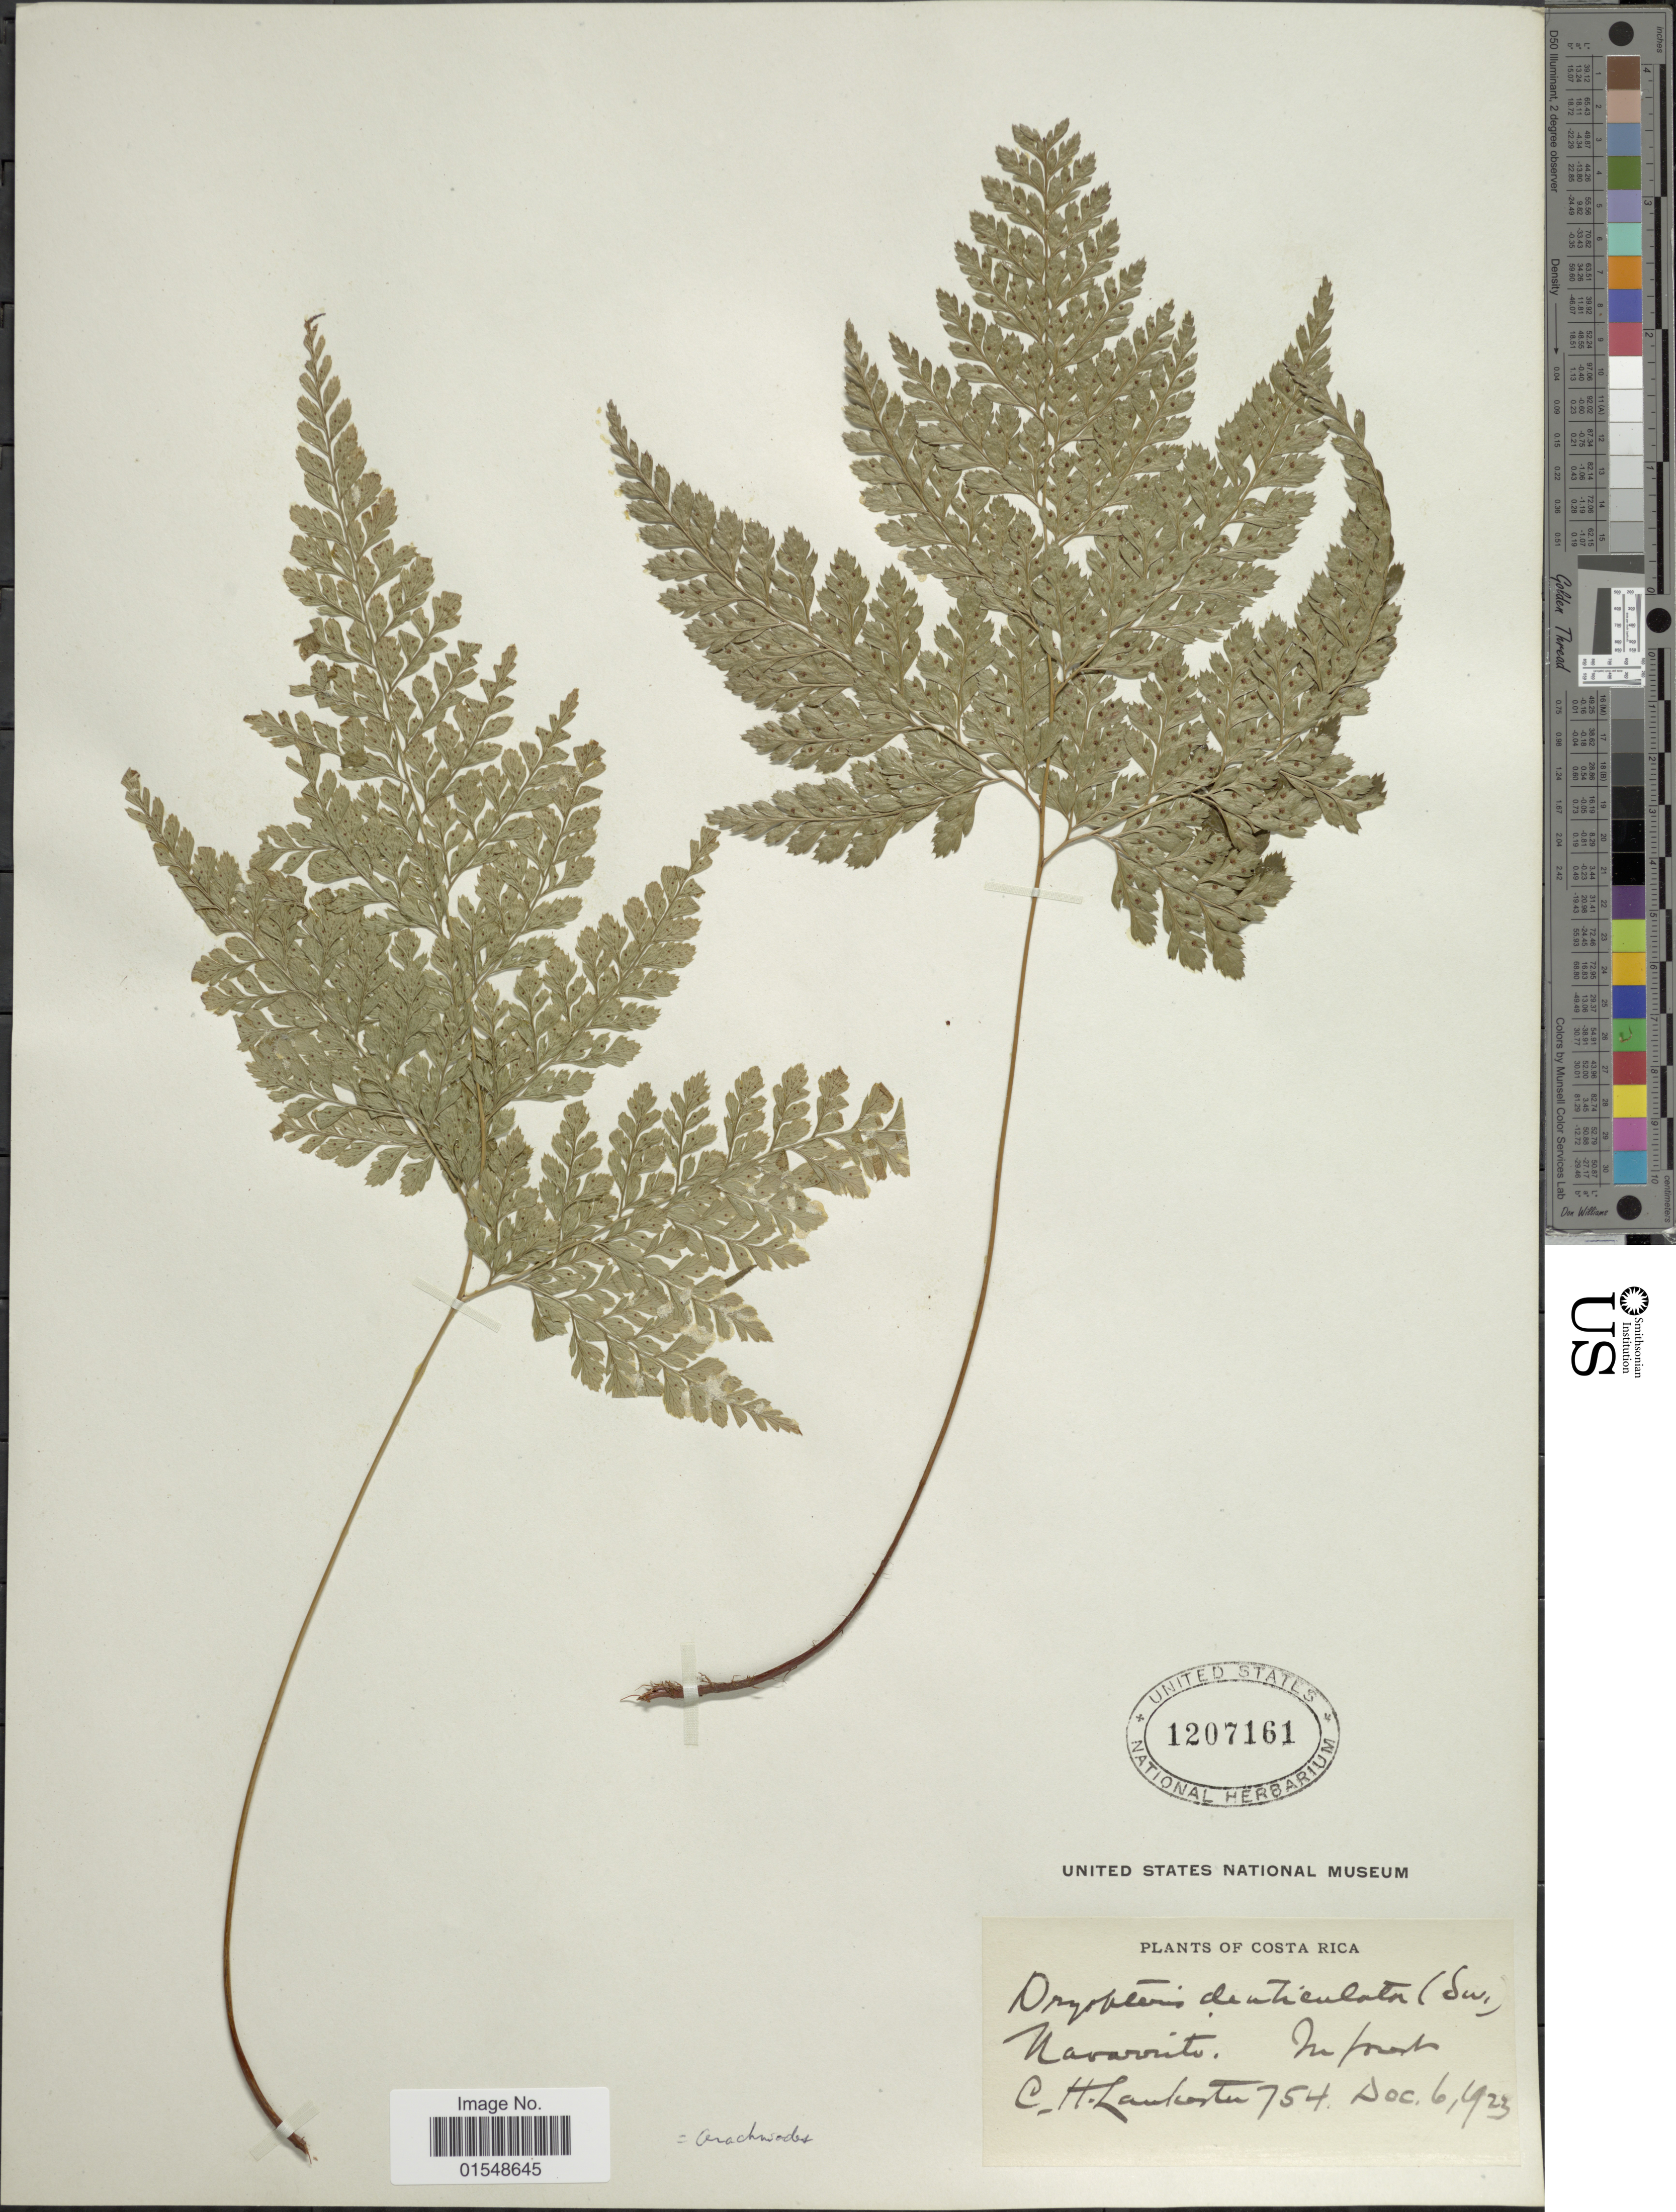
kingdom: Plantae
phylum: Tracheophyta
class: Polypodiopsida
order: Polypodiales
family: Dryopteridaceae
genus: Arachniodes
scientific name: Arachniodes denticulata var. jucunda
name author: (Fée) Lellinger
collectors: C. Laukesten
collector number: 754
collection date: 1923-12-06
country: Costa Rica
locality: Costa Rica, Navarrito, in forest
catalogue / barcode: US 1207161